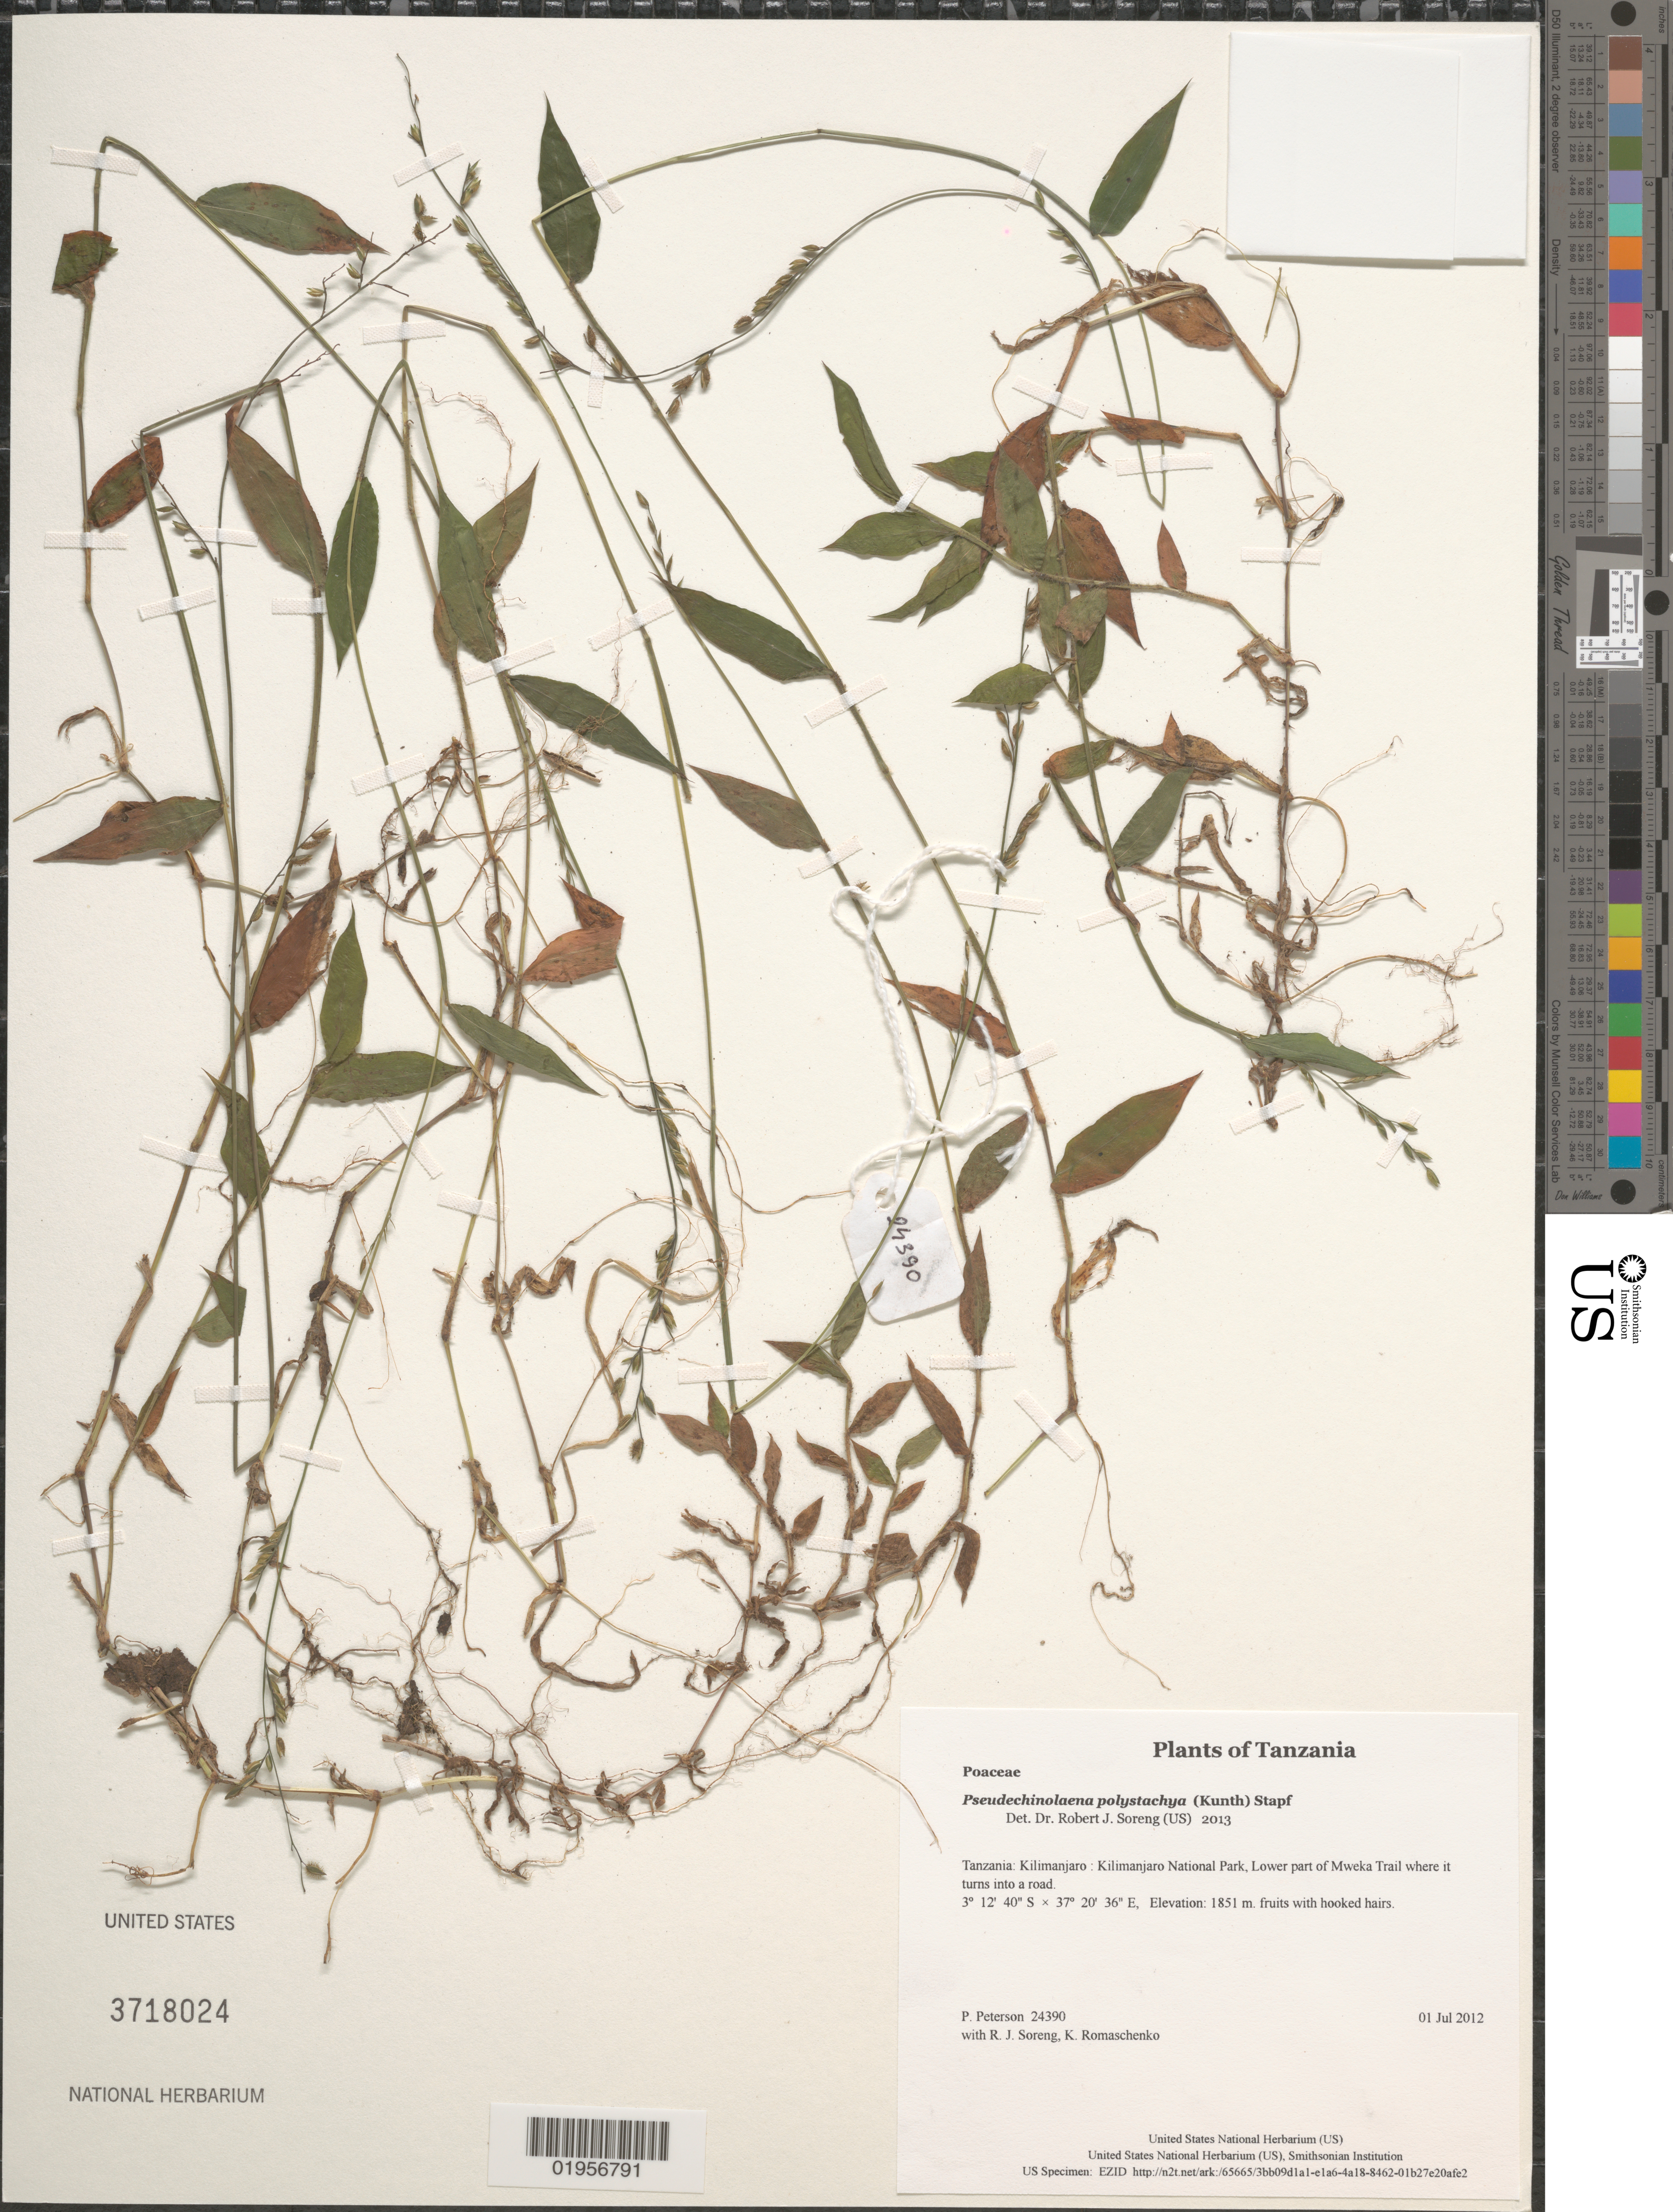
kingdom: Plantae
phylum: Tracheophyta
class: Liliopsida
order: Poales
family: Poaceae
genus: Pseudechinolaena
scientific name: Pseudechinolaena polystachya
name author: (Kunth) Stapf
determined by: Soreng, Robert J., Research Associate (BOT), Smithsonian Institution - National Museum of Natural History (UNITED STATES)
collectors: P. M. Peterson, R. J. Soreng & K. Romaschenko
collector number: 24390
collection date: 2012-07-01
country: Tanzania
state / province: Kilimanjaro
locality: Kilimanjaro National Park, Lower part of Mweka Trail where it turns into a road.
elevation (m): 1851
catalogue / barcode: US 3718024